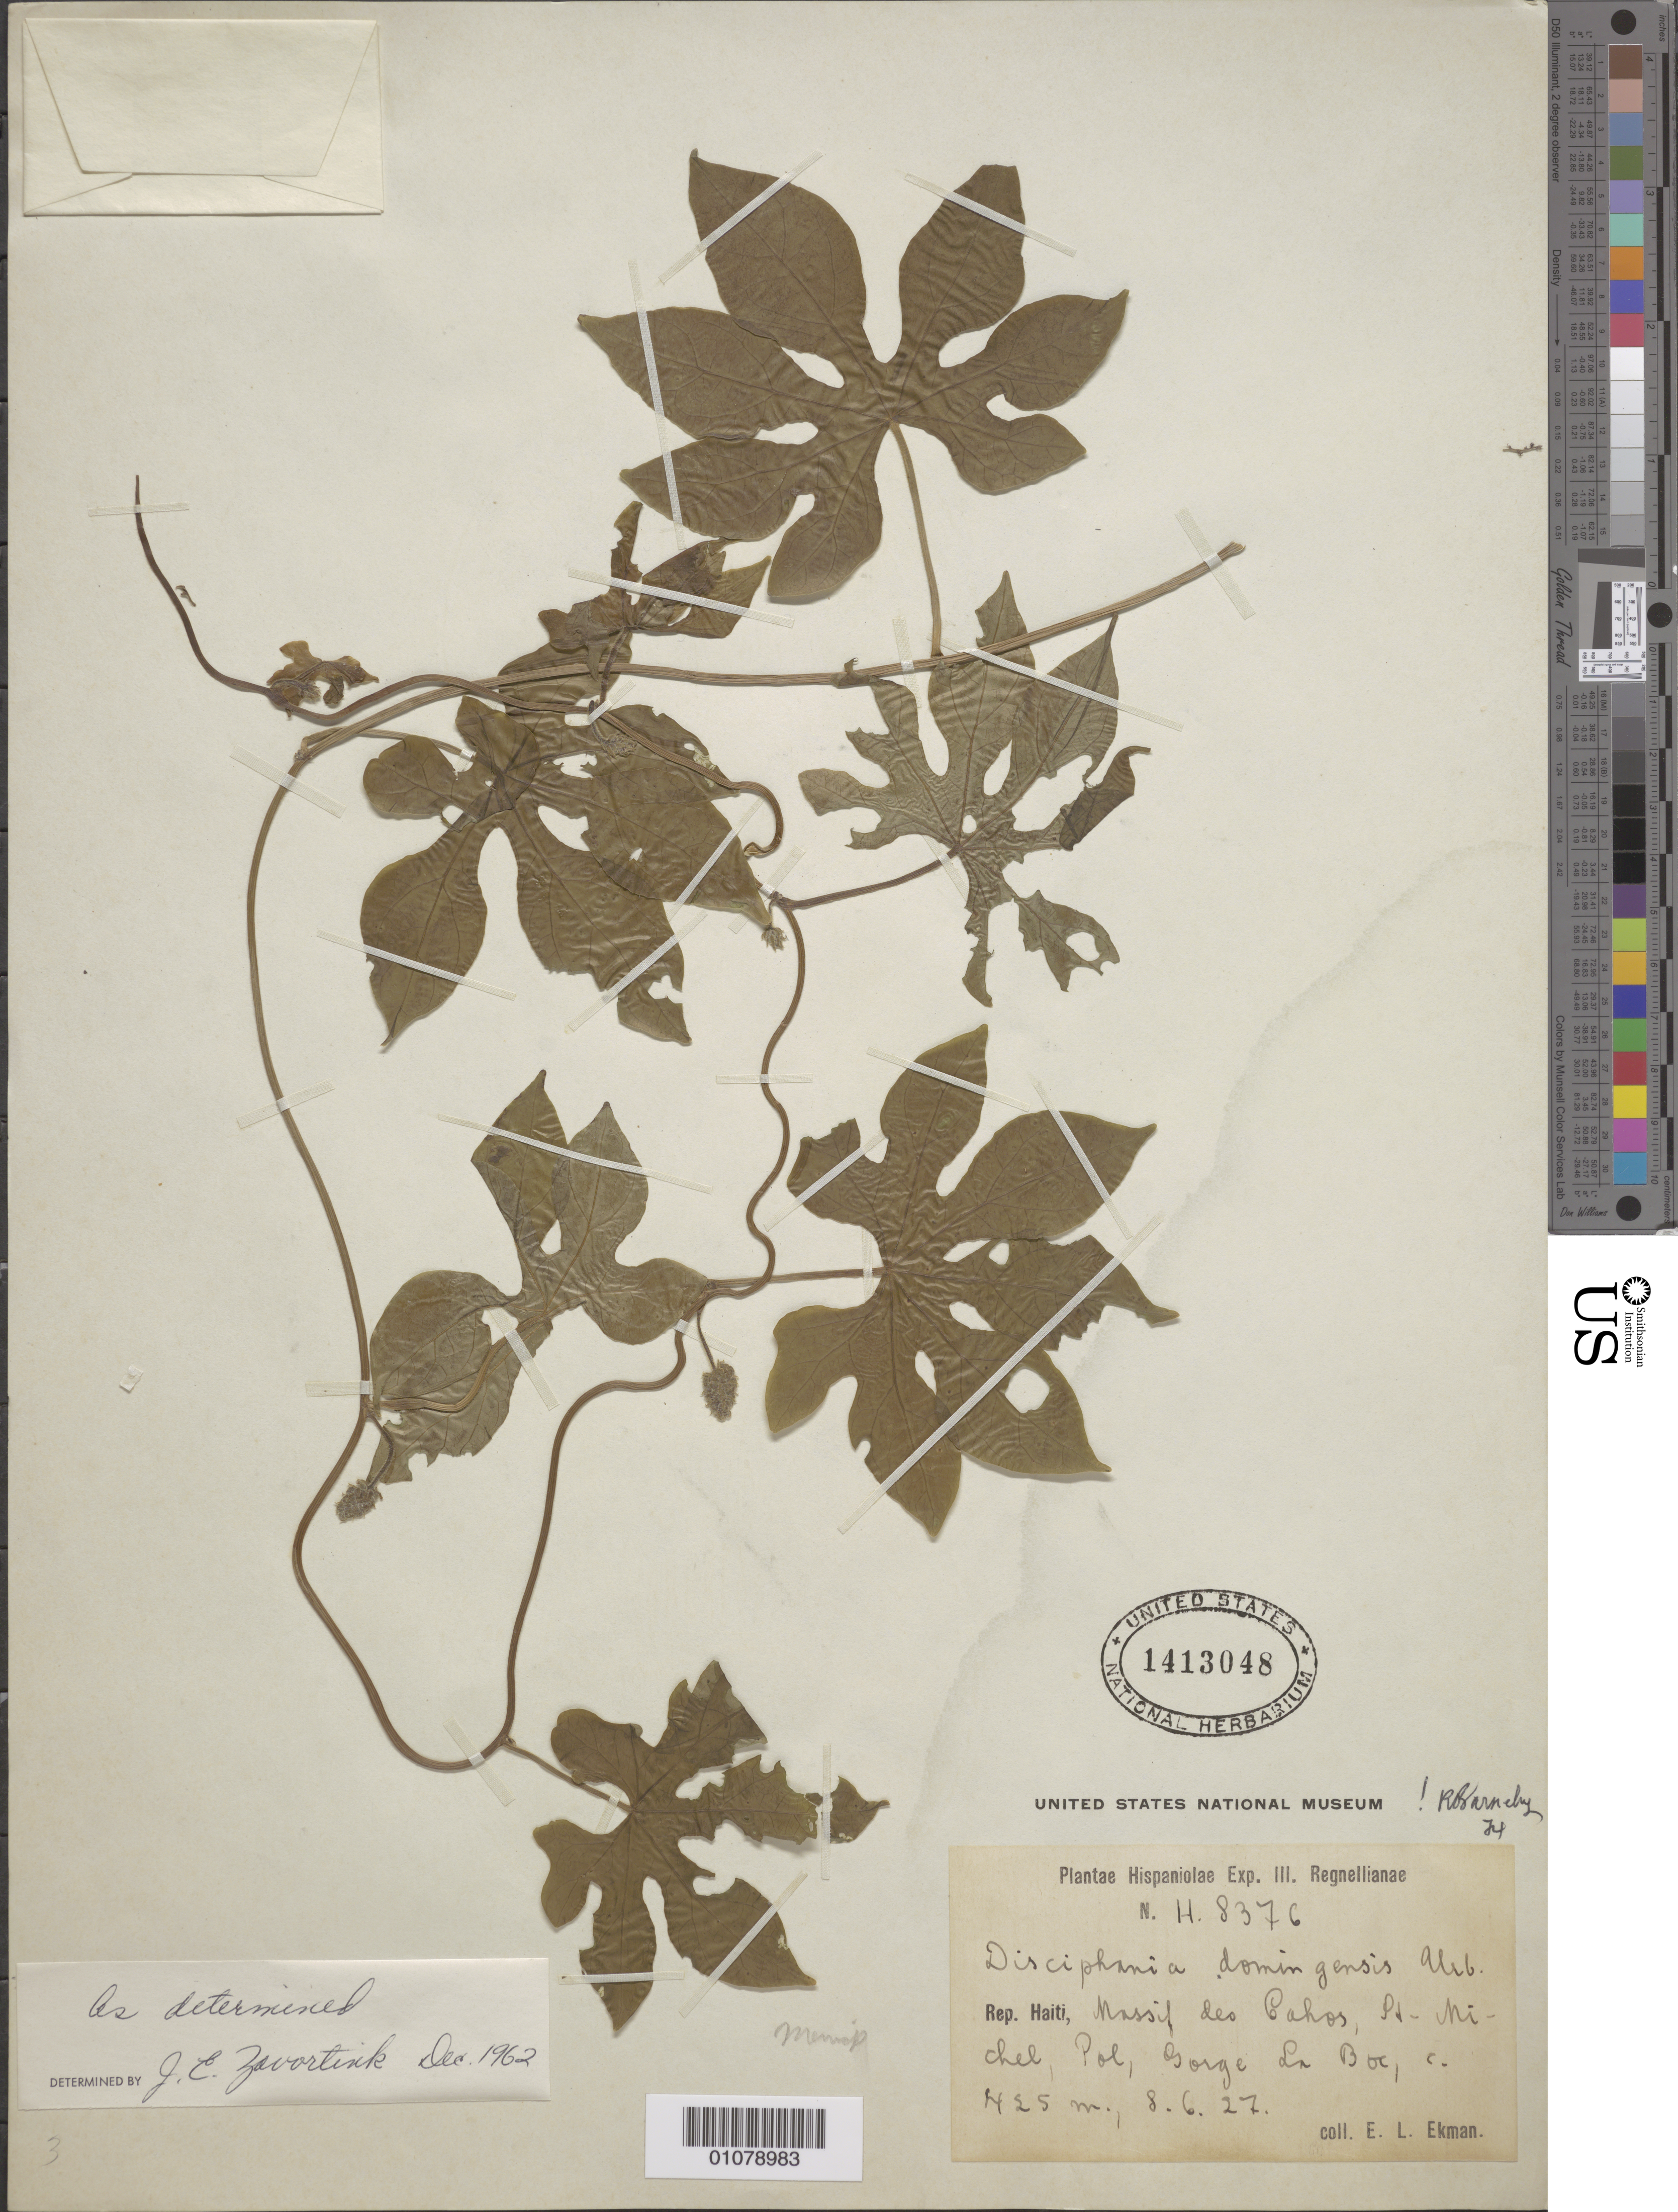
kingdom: Plantae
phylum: Tracheophyta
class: Magnoliopsida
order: Ranunculales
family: Menispermaceae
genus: Disciphania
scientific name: Disciphania domingensis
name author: Urb.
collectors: E. L. Ekman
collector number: H 8376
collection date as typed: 08 Jun 1927 or 06 Aug 1927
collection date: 1927-06-08 or 1927-08-06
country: Haiti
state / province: Artibonite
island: Hispaniola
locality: Massif des Cahos, Pl- Michel, Pol, Gorge La Bor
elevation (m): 425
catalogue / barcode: US 1413048